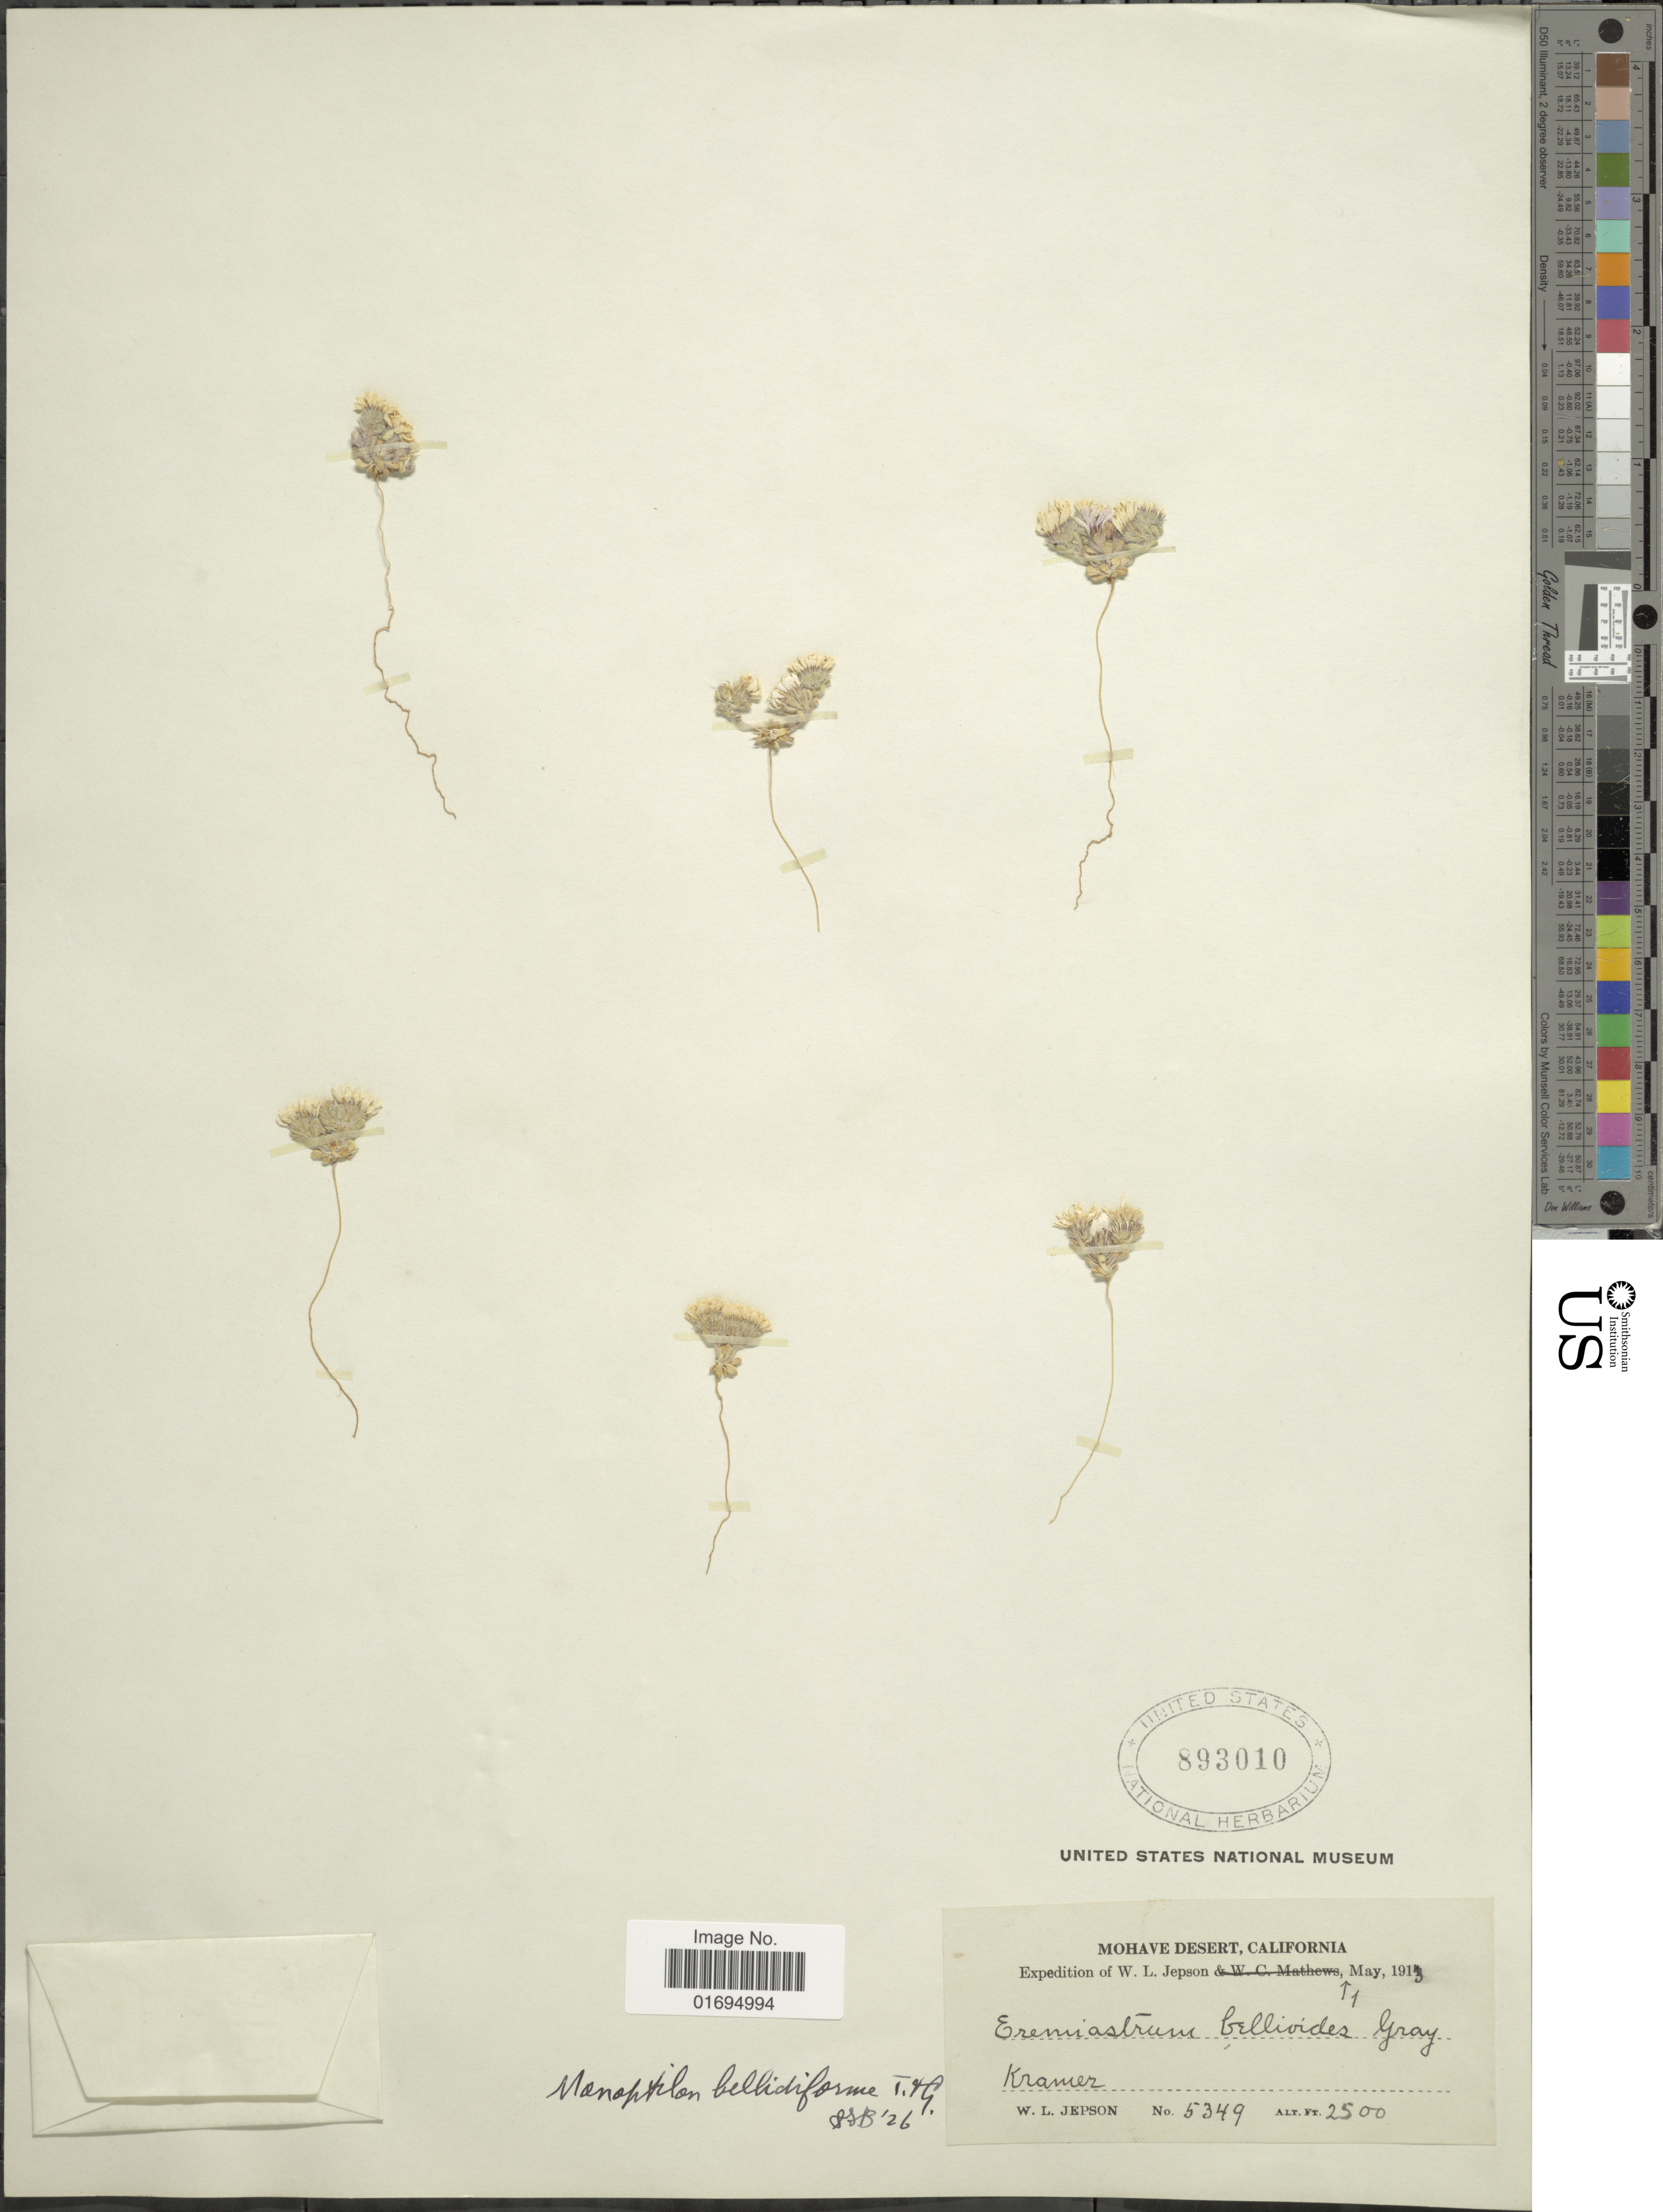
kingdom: Plantae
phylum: Tracheophyta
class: Magnoliopsida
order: Asterales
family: Asteraceae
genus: Monoptilon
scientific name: Monoptilon bellidiforme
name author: Torr. & A. Gray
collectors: W. L. Jepson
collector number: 5349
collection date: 1913-05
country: United States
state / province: California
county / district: Kern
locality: Mohave Desert, Kramer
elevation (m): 762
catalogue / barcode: US 893010